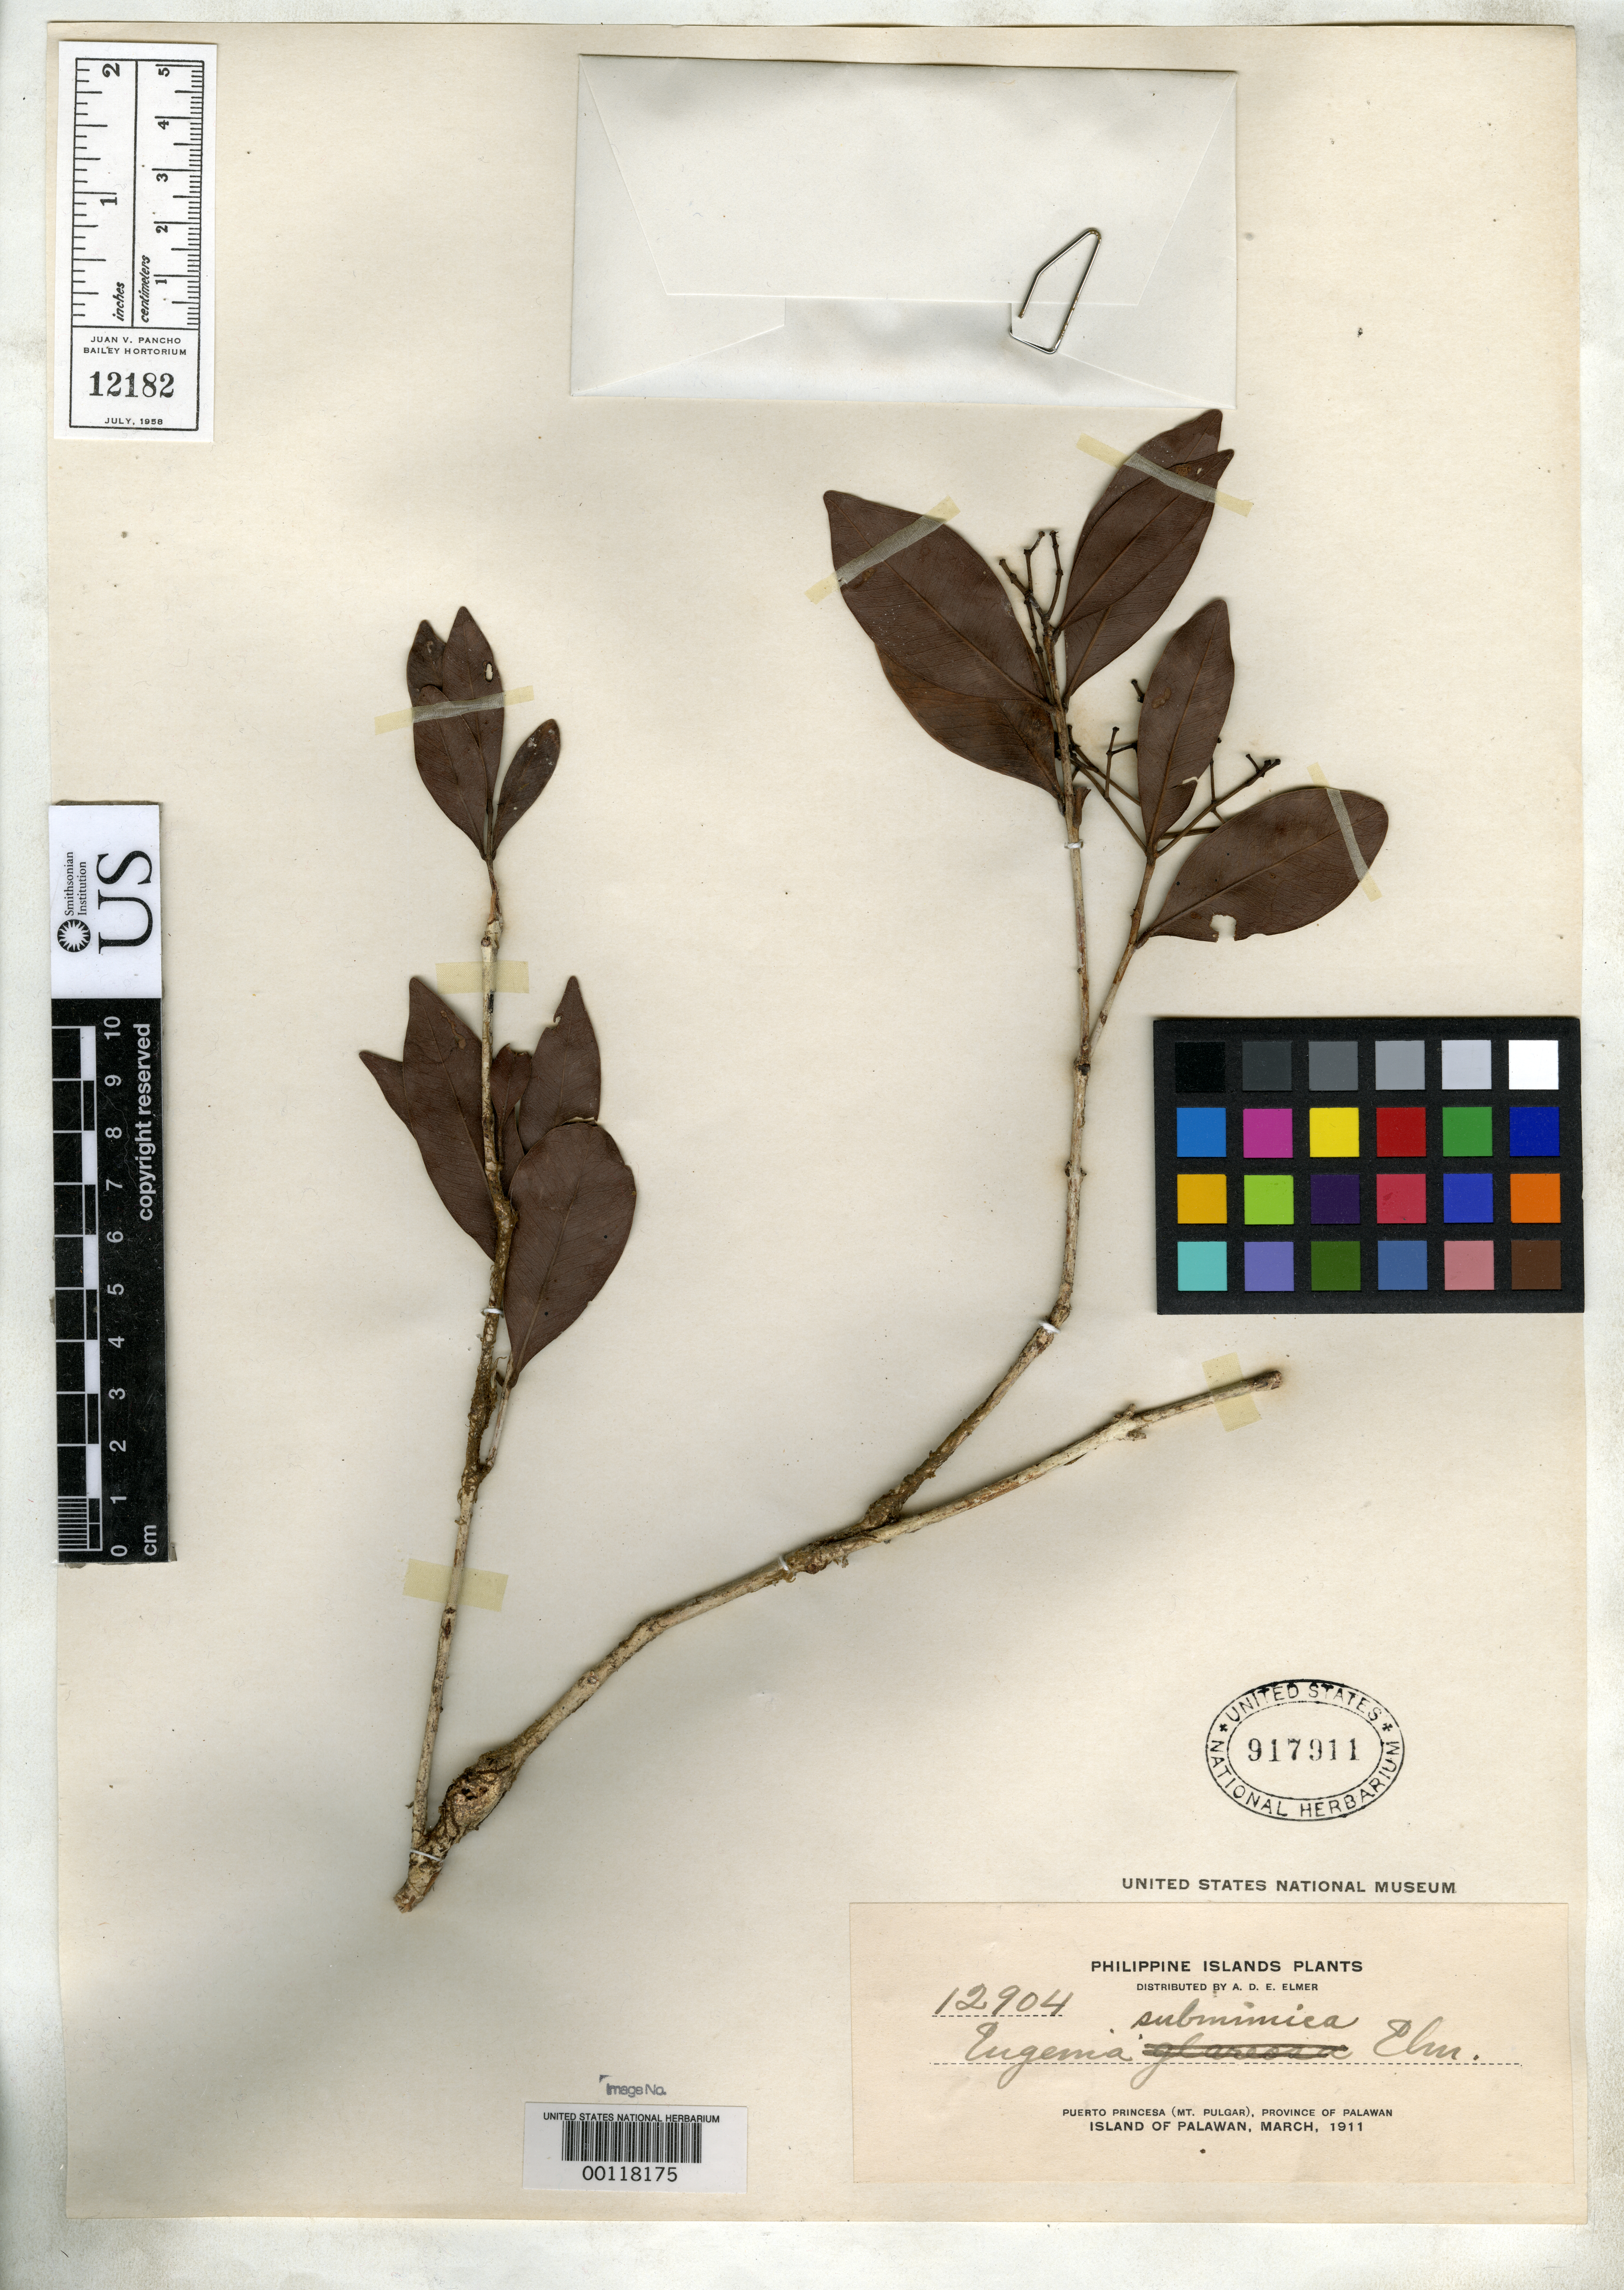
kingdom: Plantae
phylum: Tracheophyta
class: Magnoliopsida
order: Myrtales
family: Myrtaceae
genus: Eugenia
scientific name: Eugenia submimica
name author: Elmer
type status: Isotype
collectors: A. D. E. Elmer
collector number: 12904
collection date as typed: May 1911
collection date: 1911-05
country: Philippines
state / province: Mimaropa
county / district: Palawan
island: Palawan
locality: Puerto Princesa (Mt. Pulgar), province of Palawan, Island of Palawan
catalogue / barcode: US 917911